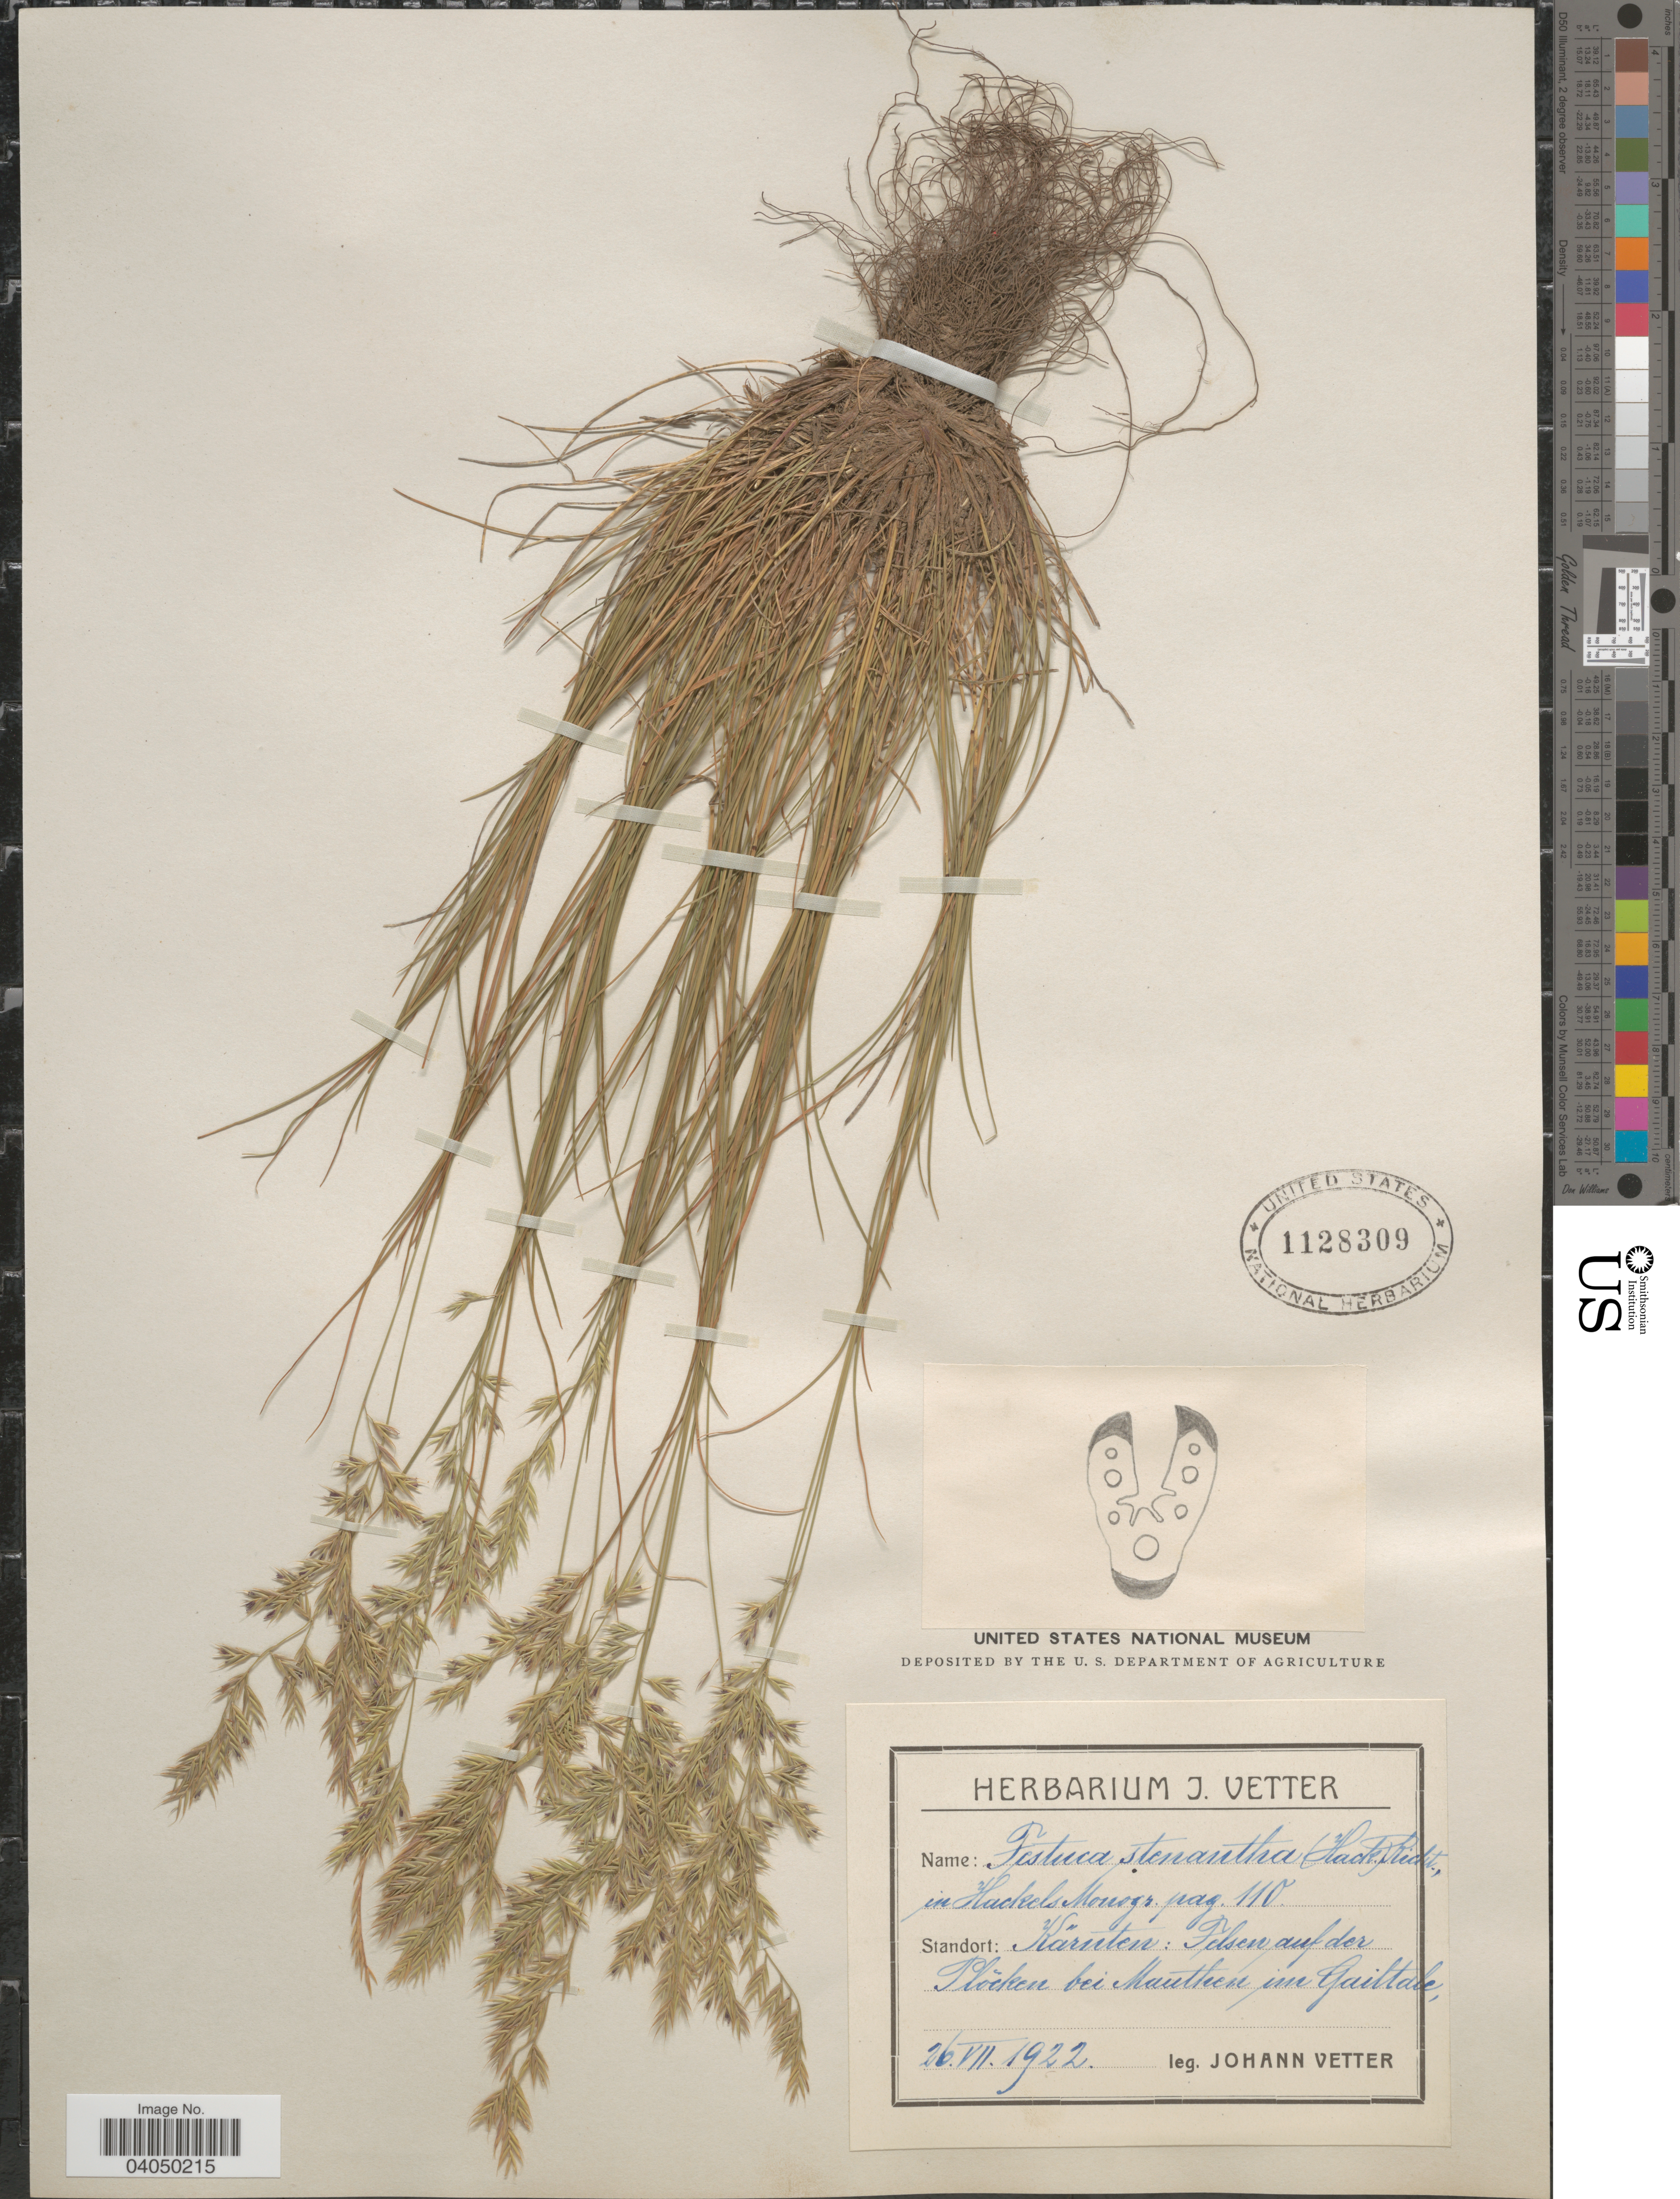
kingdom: Plantae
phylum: Tracheophyta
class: Liliopsida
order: Poales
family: Poaceae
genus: Festuca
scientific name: Festuca stenantha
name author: K. Richt.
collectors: J. Vetter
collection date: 1922-07-26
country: Austria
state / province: Karnten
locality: Felsen auf der Plöcken bei Mauthen im Gailtale.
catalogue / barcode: US 1128309